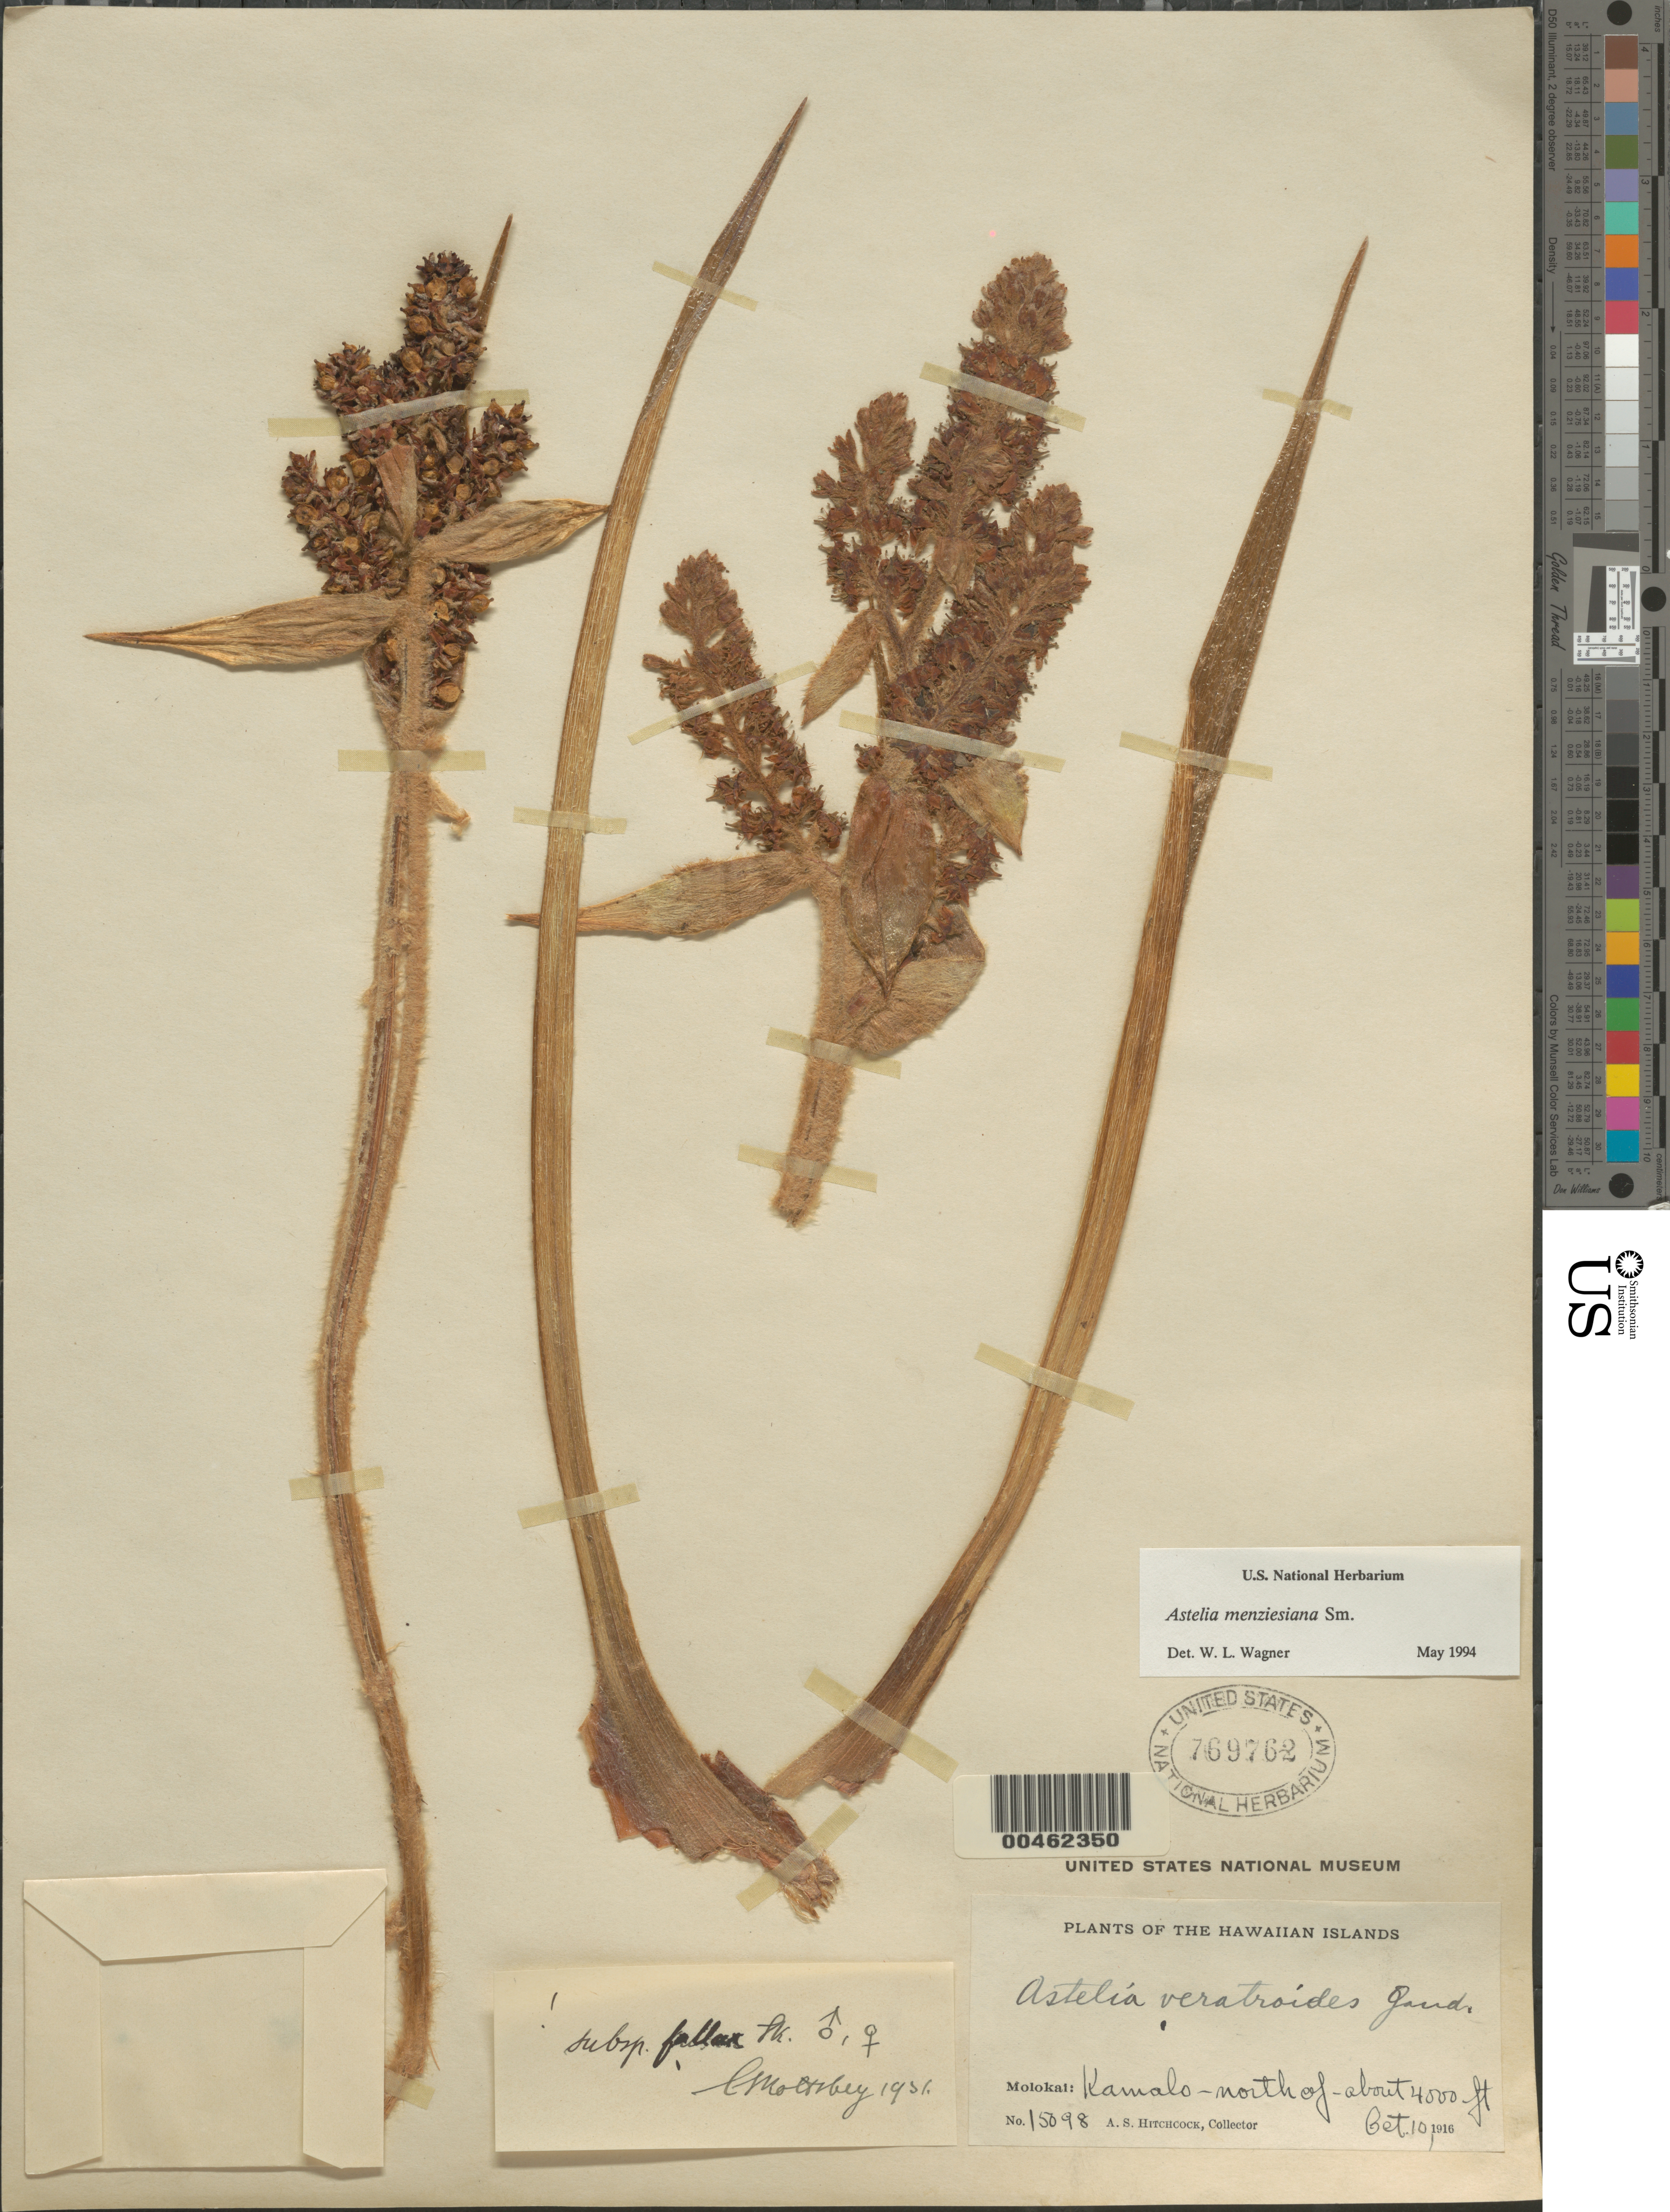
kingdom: Plantae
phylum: Tracheophyta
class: Liliopsida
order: Asparagales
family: Asteliaceae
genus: Astelia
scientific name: Astelia menziesiana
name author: Sm.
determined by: Wagner, W. L., (BOT), Smithsonian Institution - National Museum of Natural History (UNITED STATES)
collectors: A. S. Hitchcock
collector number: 15098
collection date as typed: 10 Oct 1916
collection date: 1916-10-10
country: United States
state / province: Hawaii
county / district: Maui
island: Moloka'i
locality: Kamalo-N of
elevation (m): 1219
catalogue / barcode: US 769762